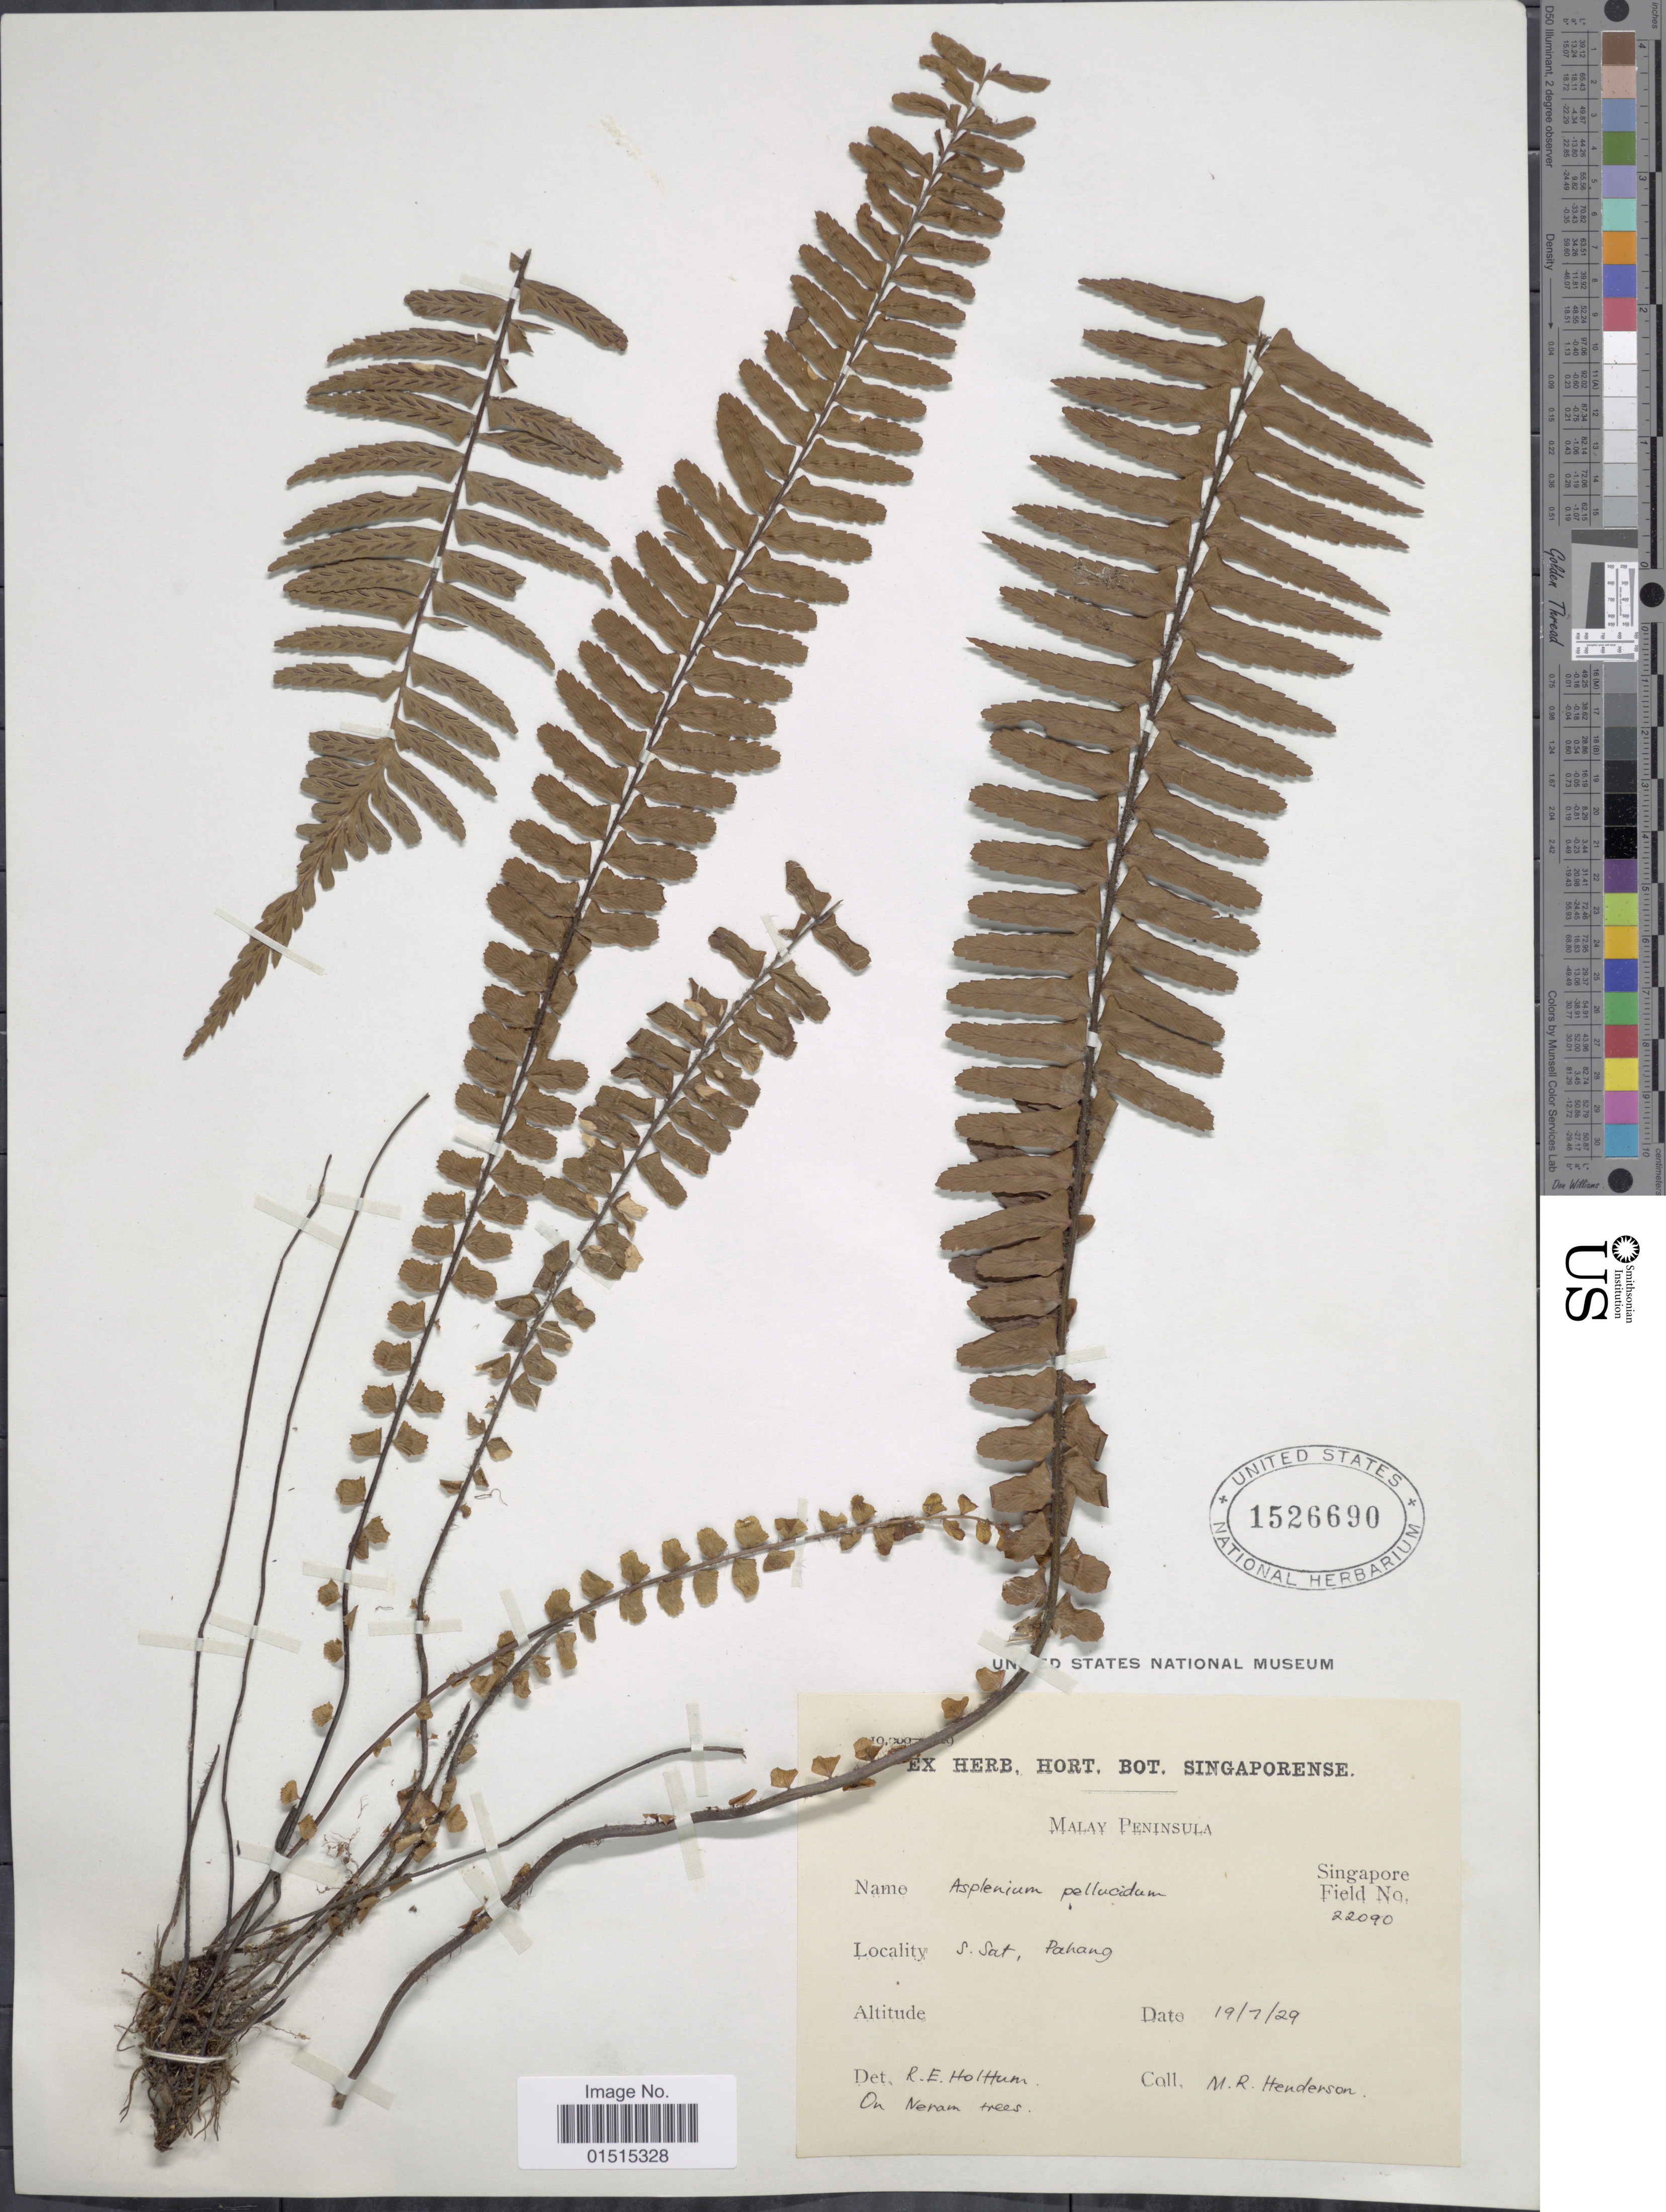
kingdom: Plantae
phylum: Tracheophyta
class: Polypodiopsida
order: Polypodiales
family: Aspleniaceae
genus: Asplenium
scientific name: Asplenium pellucidum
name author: Lam.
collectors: M. Henderson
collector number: Singapore Field 22090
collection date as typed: Transcribed d/m/y: 19/7/29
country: Malaysia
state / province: Pahang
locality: S. Sat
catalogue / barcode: US 1526690